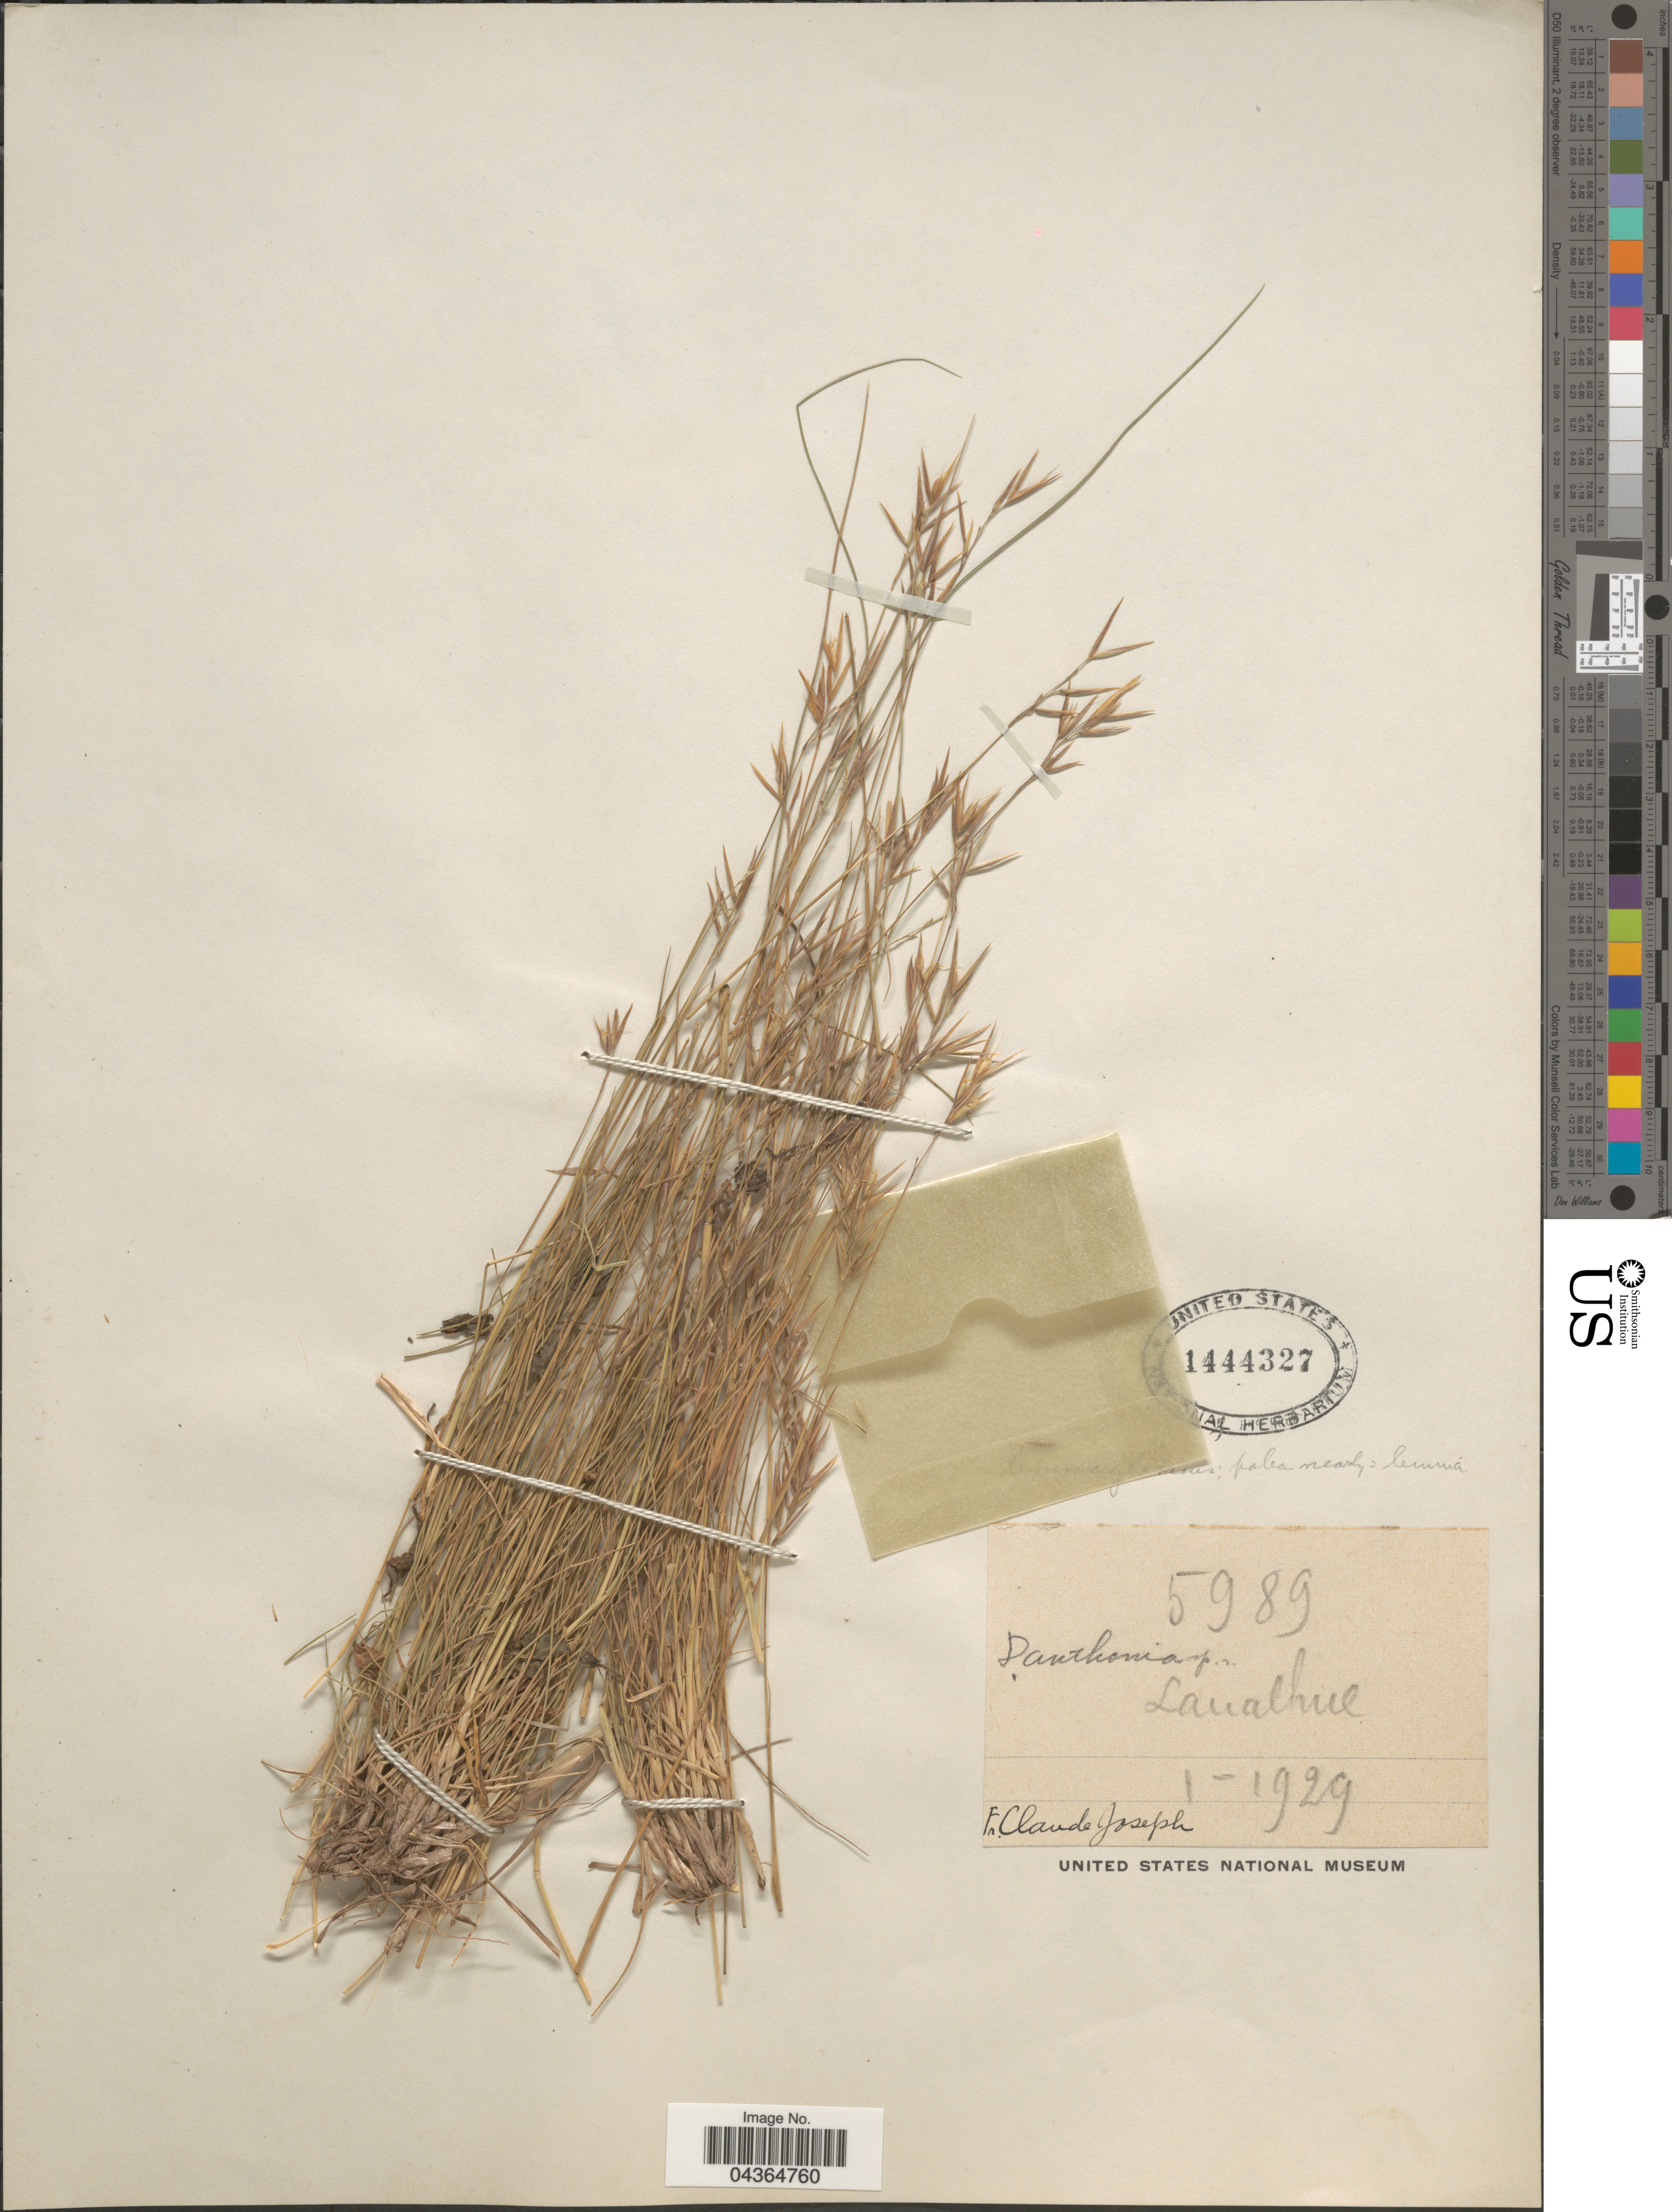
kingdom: Plantae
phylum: Tracheophyta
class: Liliopsida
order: Poales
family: Poaceae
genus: Danthonia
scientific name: Danthonia sp.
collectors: Frere Claude Joseph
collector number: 5989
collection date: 1929-01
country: Chile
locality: Lanalhue.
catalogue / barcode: US 1444327